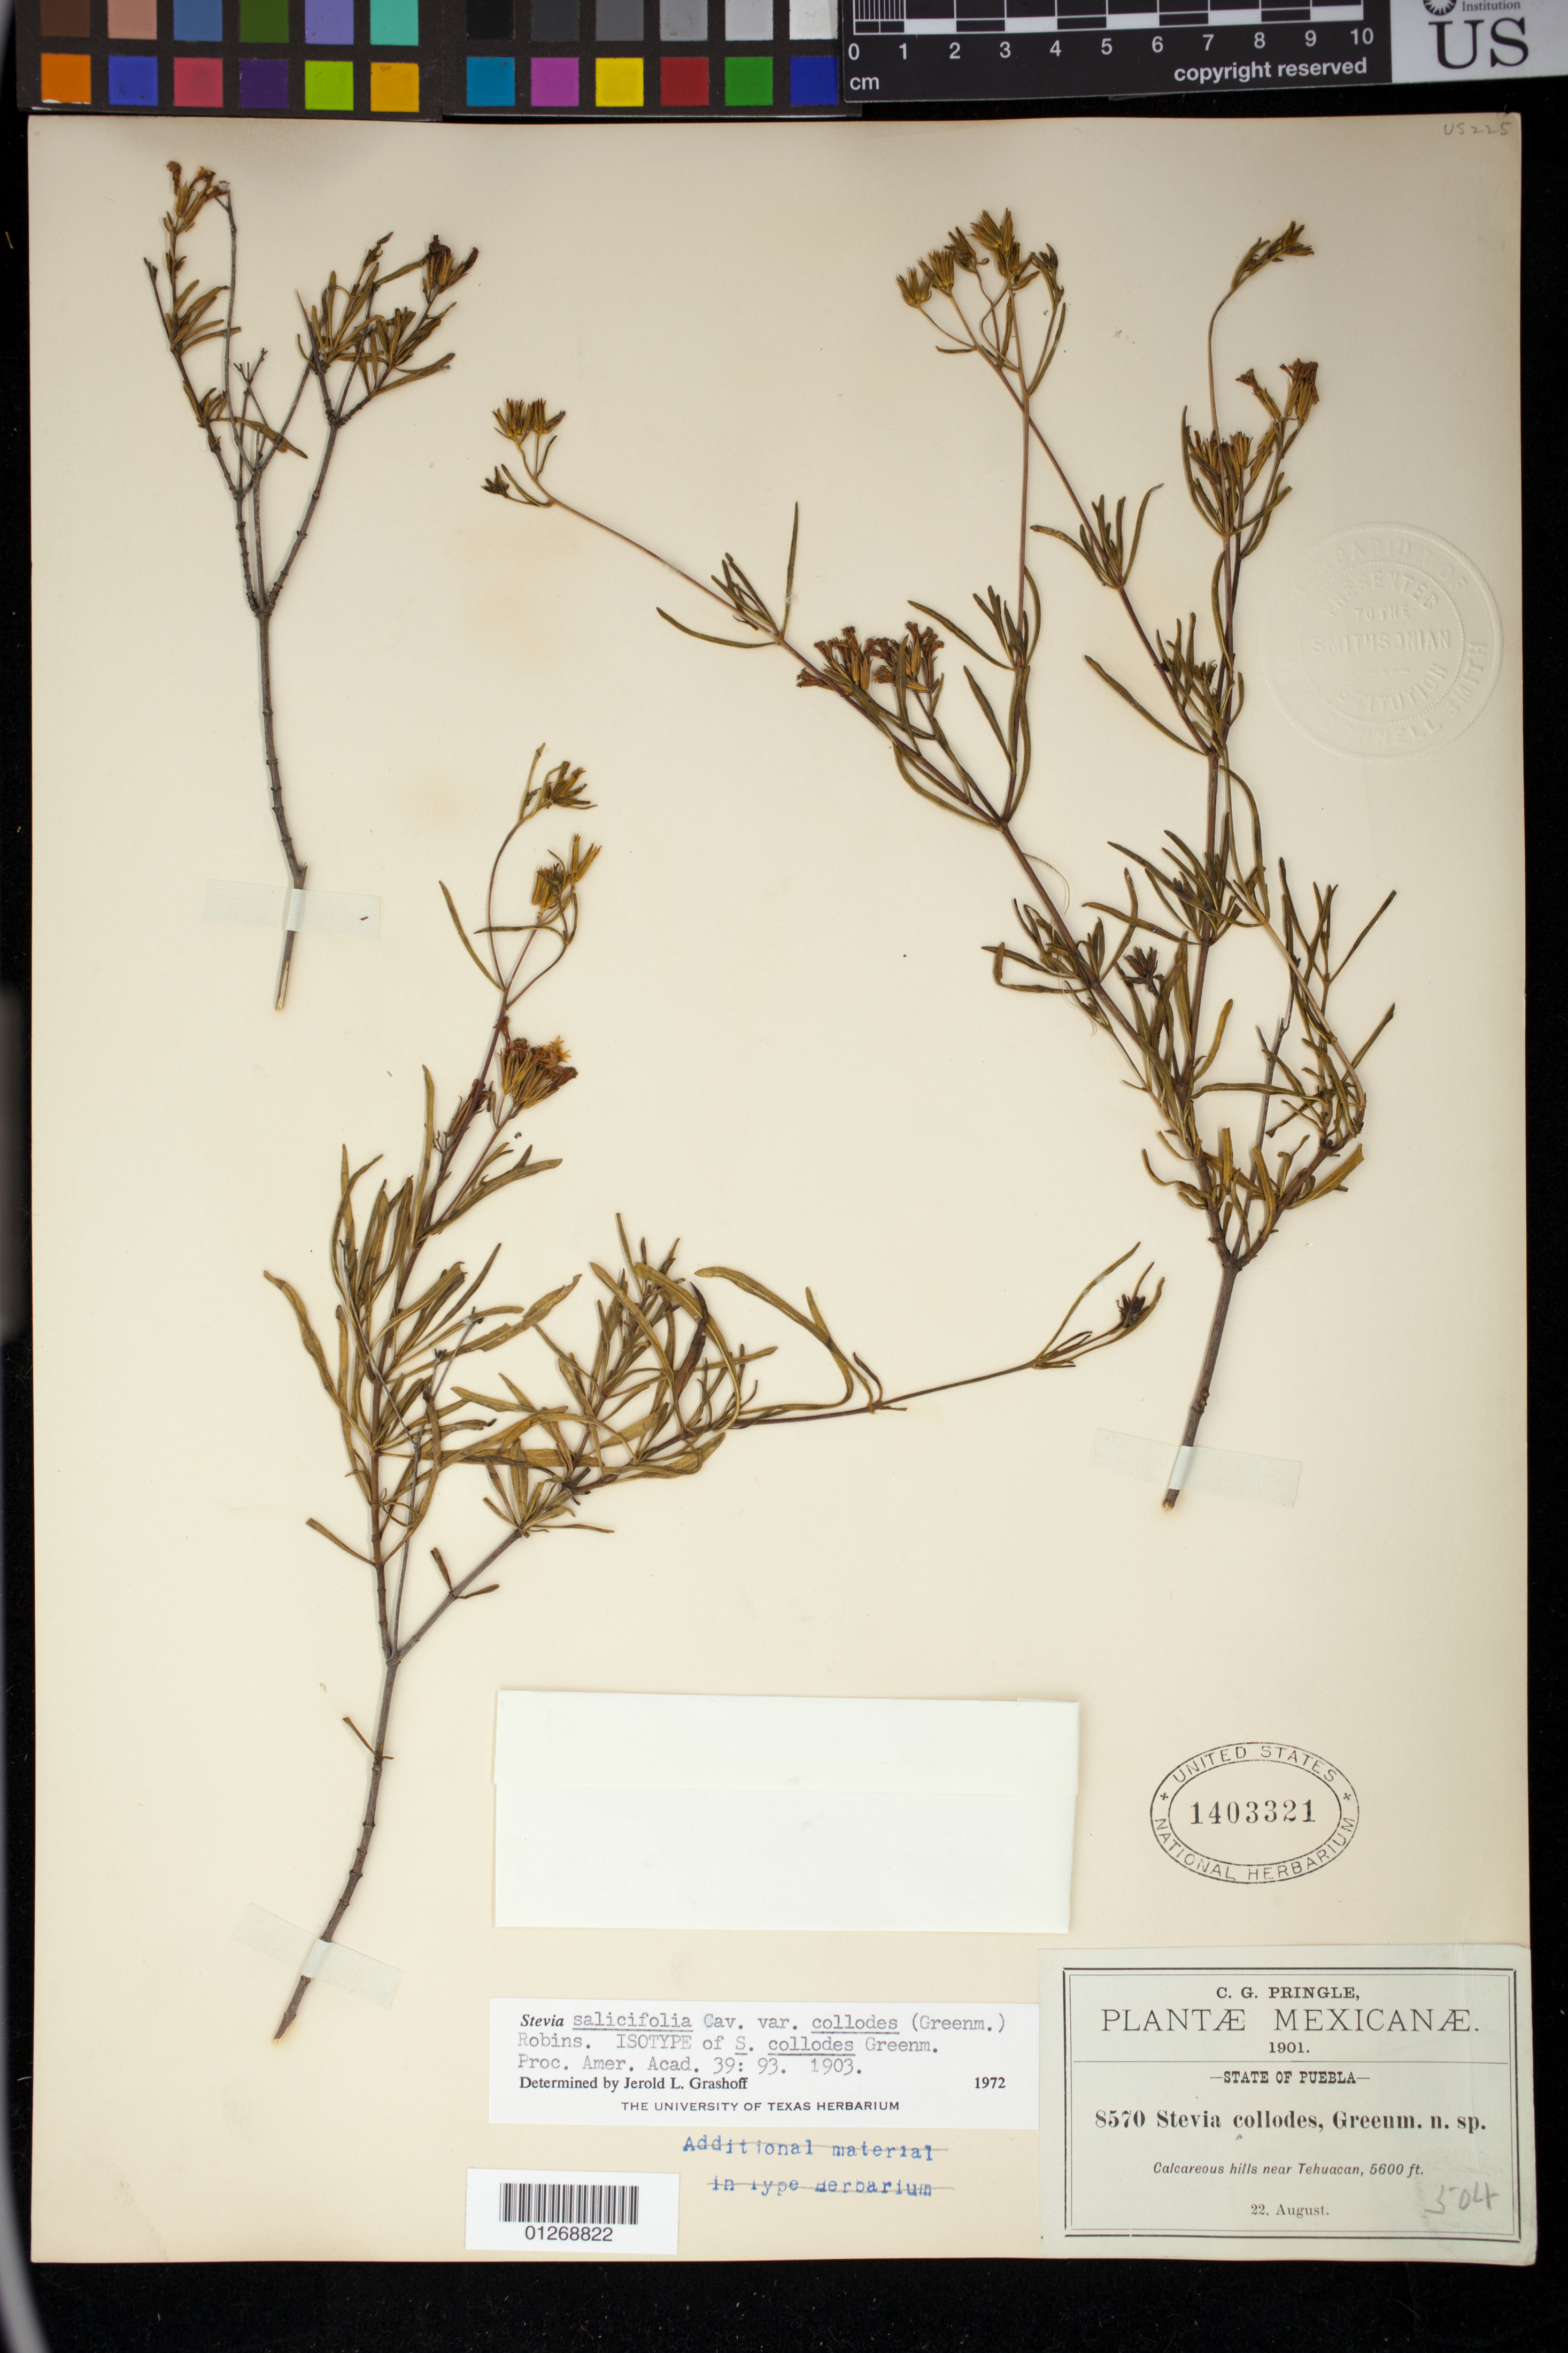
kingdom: Plantae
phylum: Tracheophyta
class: Magnoliopsida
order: Asterales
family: Asteraceae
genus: Stevia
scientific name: Stevia collodes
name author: Greenm.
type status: Isotype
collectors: C. G. Pringle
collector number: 8570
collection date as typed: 22 Aug 1901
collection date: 1901-08-22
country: Mexico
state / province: Puebla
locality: Near Tehuacan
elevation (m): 1707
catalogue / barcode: US 1403321